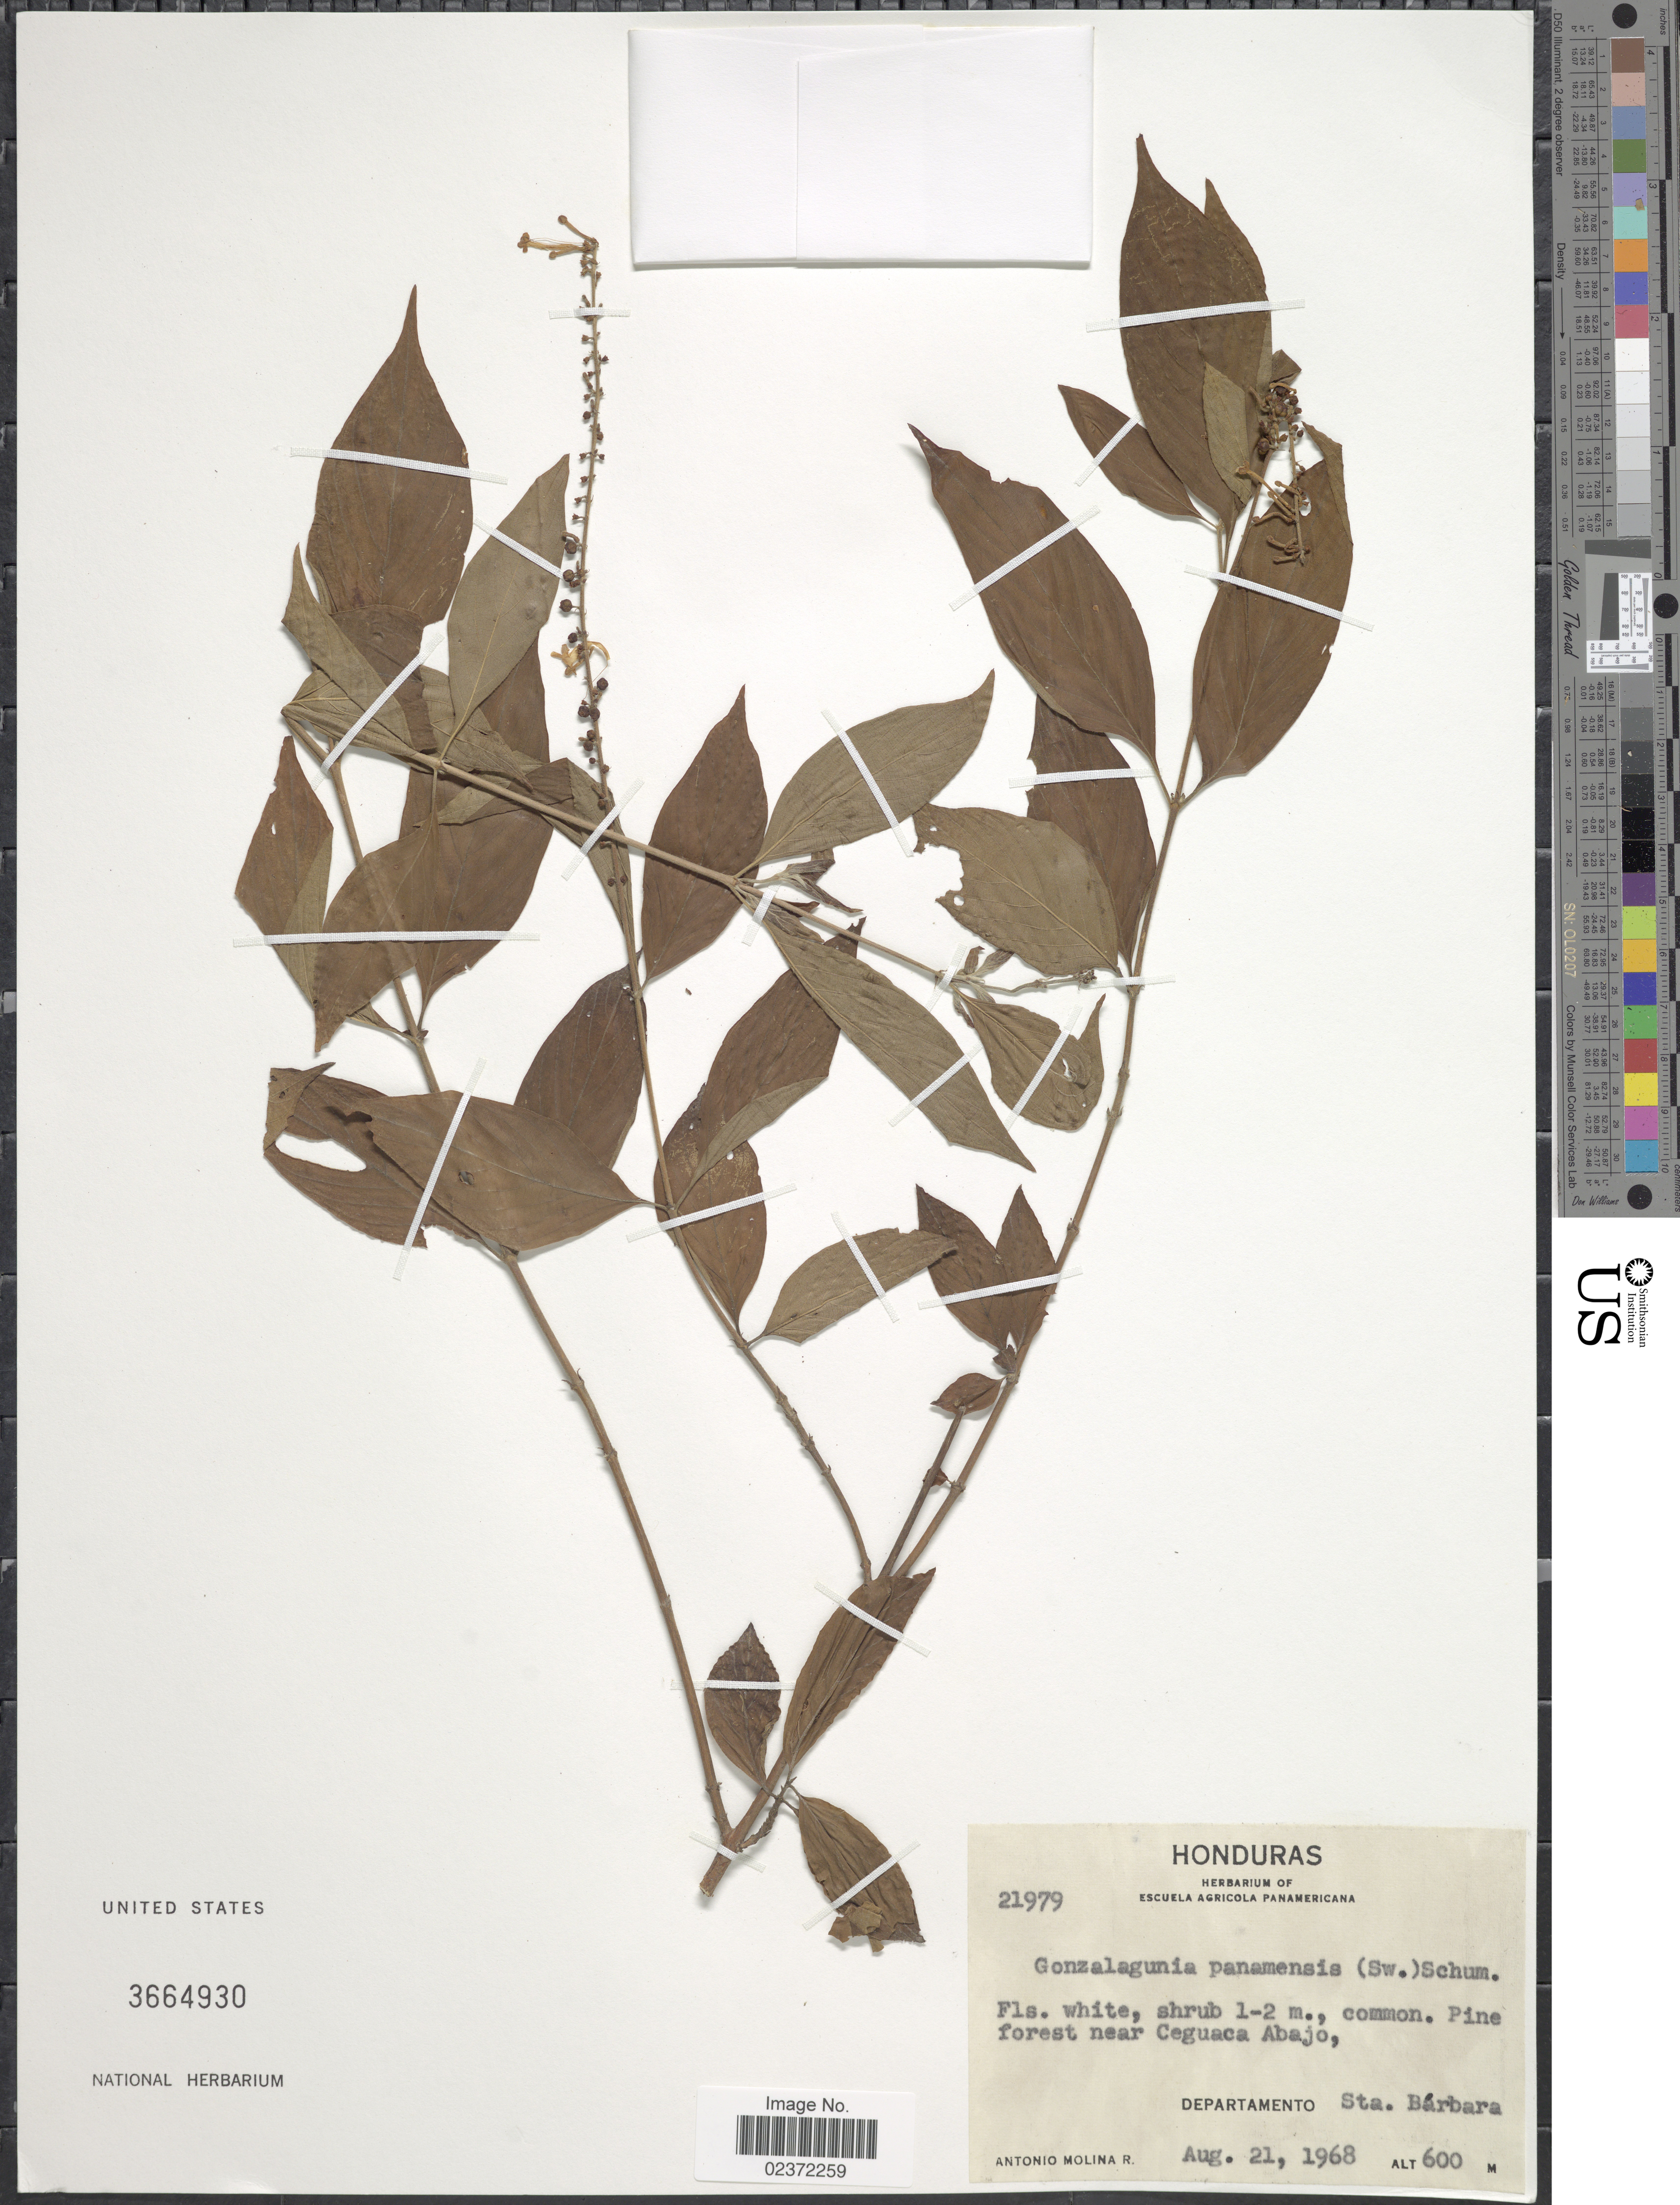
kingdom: Plantae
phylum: Tracheophyta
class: Magnoliopsida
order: Gentianales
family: Rubiaceae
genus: Gonzalagunia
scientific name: Gonzalagunia panamensis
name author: (Cav.) K. Schum.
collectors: A. Molina R.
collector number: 21979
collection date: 1968-08-21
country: Honduras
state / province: Santa Bárbara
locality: near Ceguaca Abajo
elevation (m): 600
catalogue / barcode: US 3664930